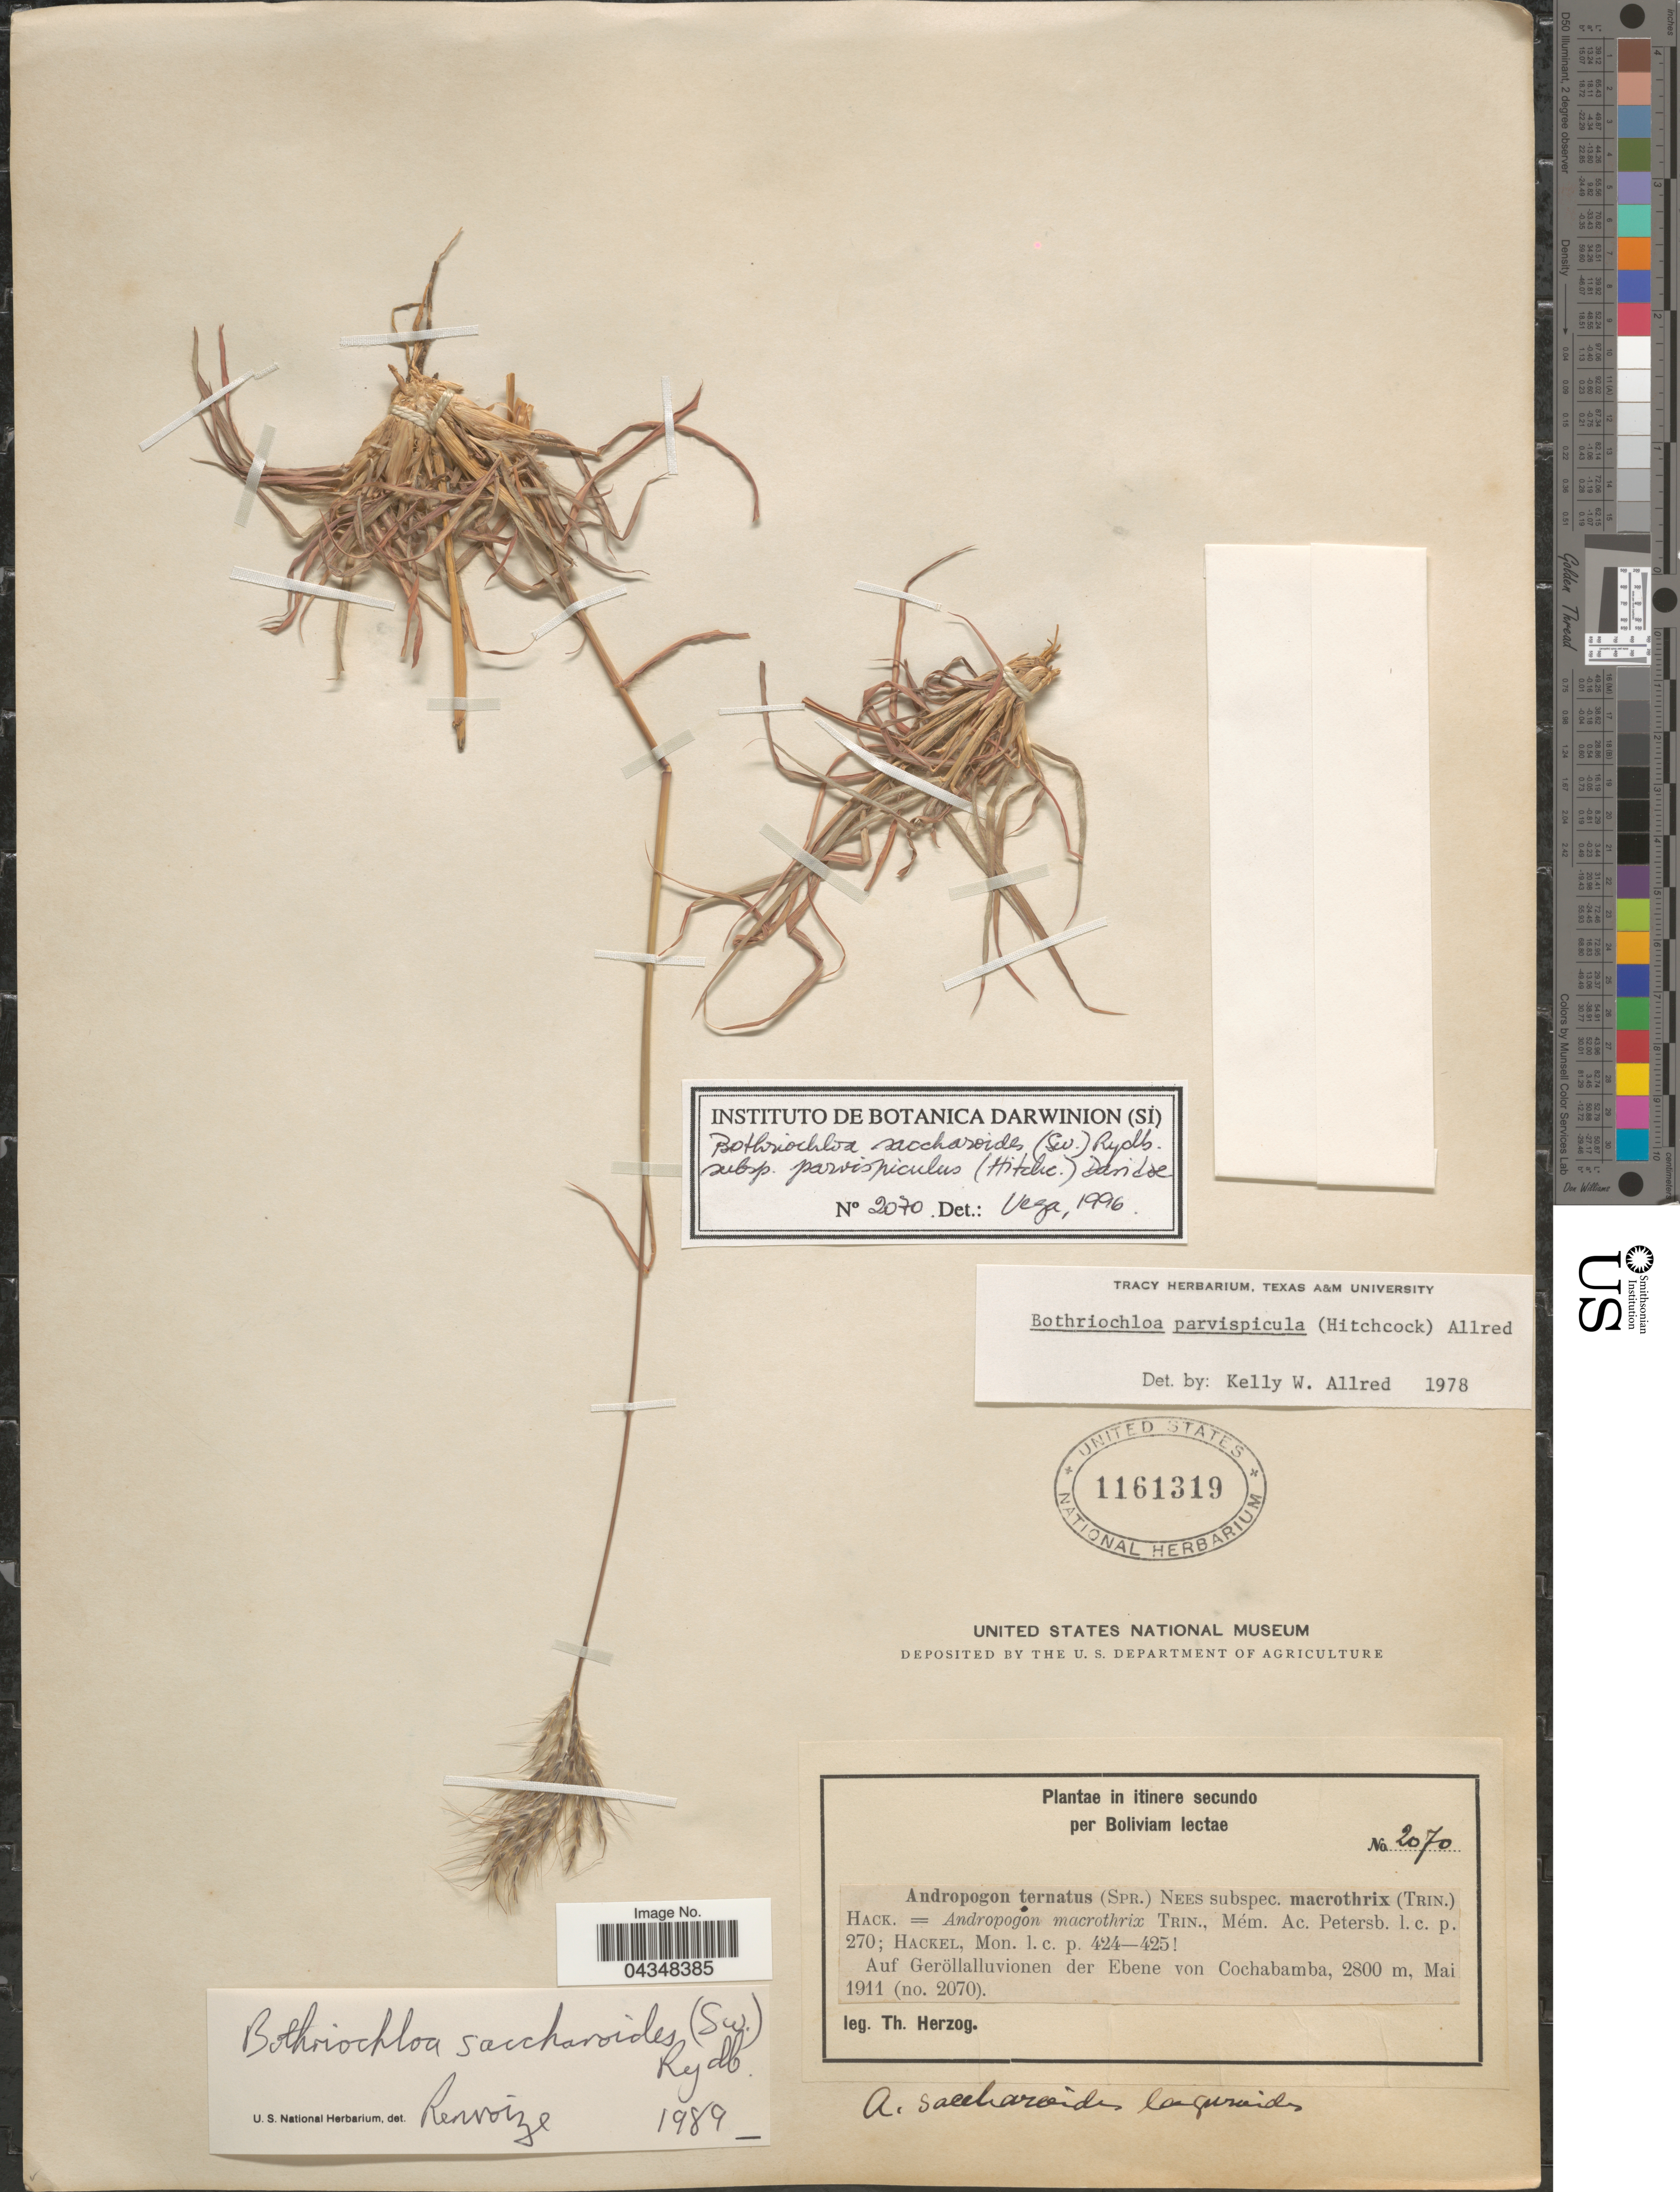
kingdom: Plantae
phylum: Tracheophyta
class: Liliopsida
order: Poales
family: Poaceae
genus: Bothriochloa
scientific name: Bothriochloa saccharoides var. parvispicula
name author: (Hitchc.) Tovar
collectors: T. Herzog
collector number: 2070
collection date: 1911-05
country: Bolivia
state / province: Cochabamba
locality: In itinere secundo per Boliviam lectae. Auf Geröllalluvionen der Ebene von Cochabamba.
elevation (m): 2800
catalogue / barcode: US 1161319